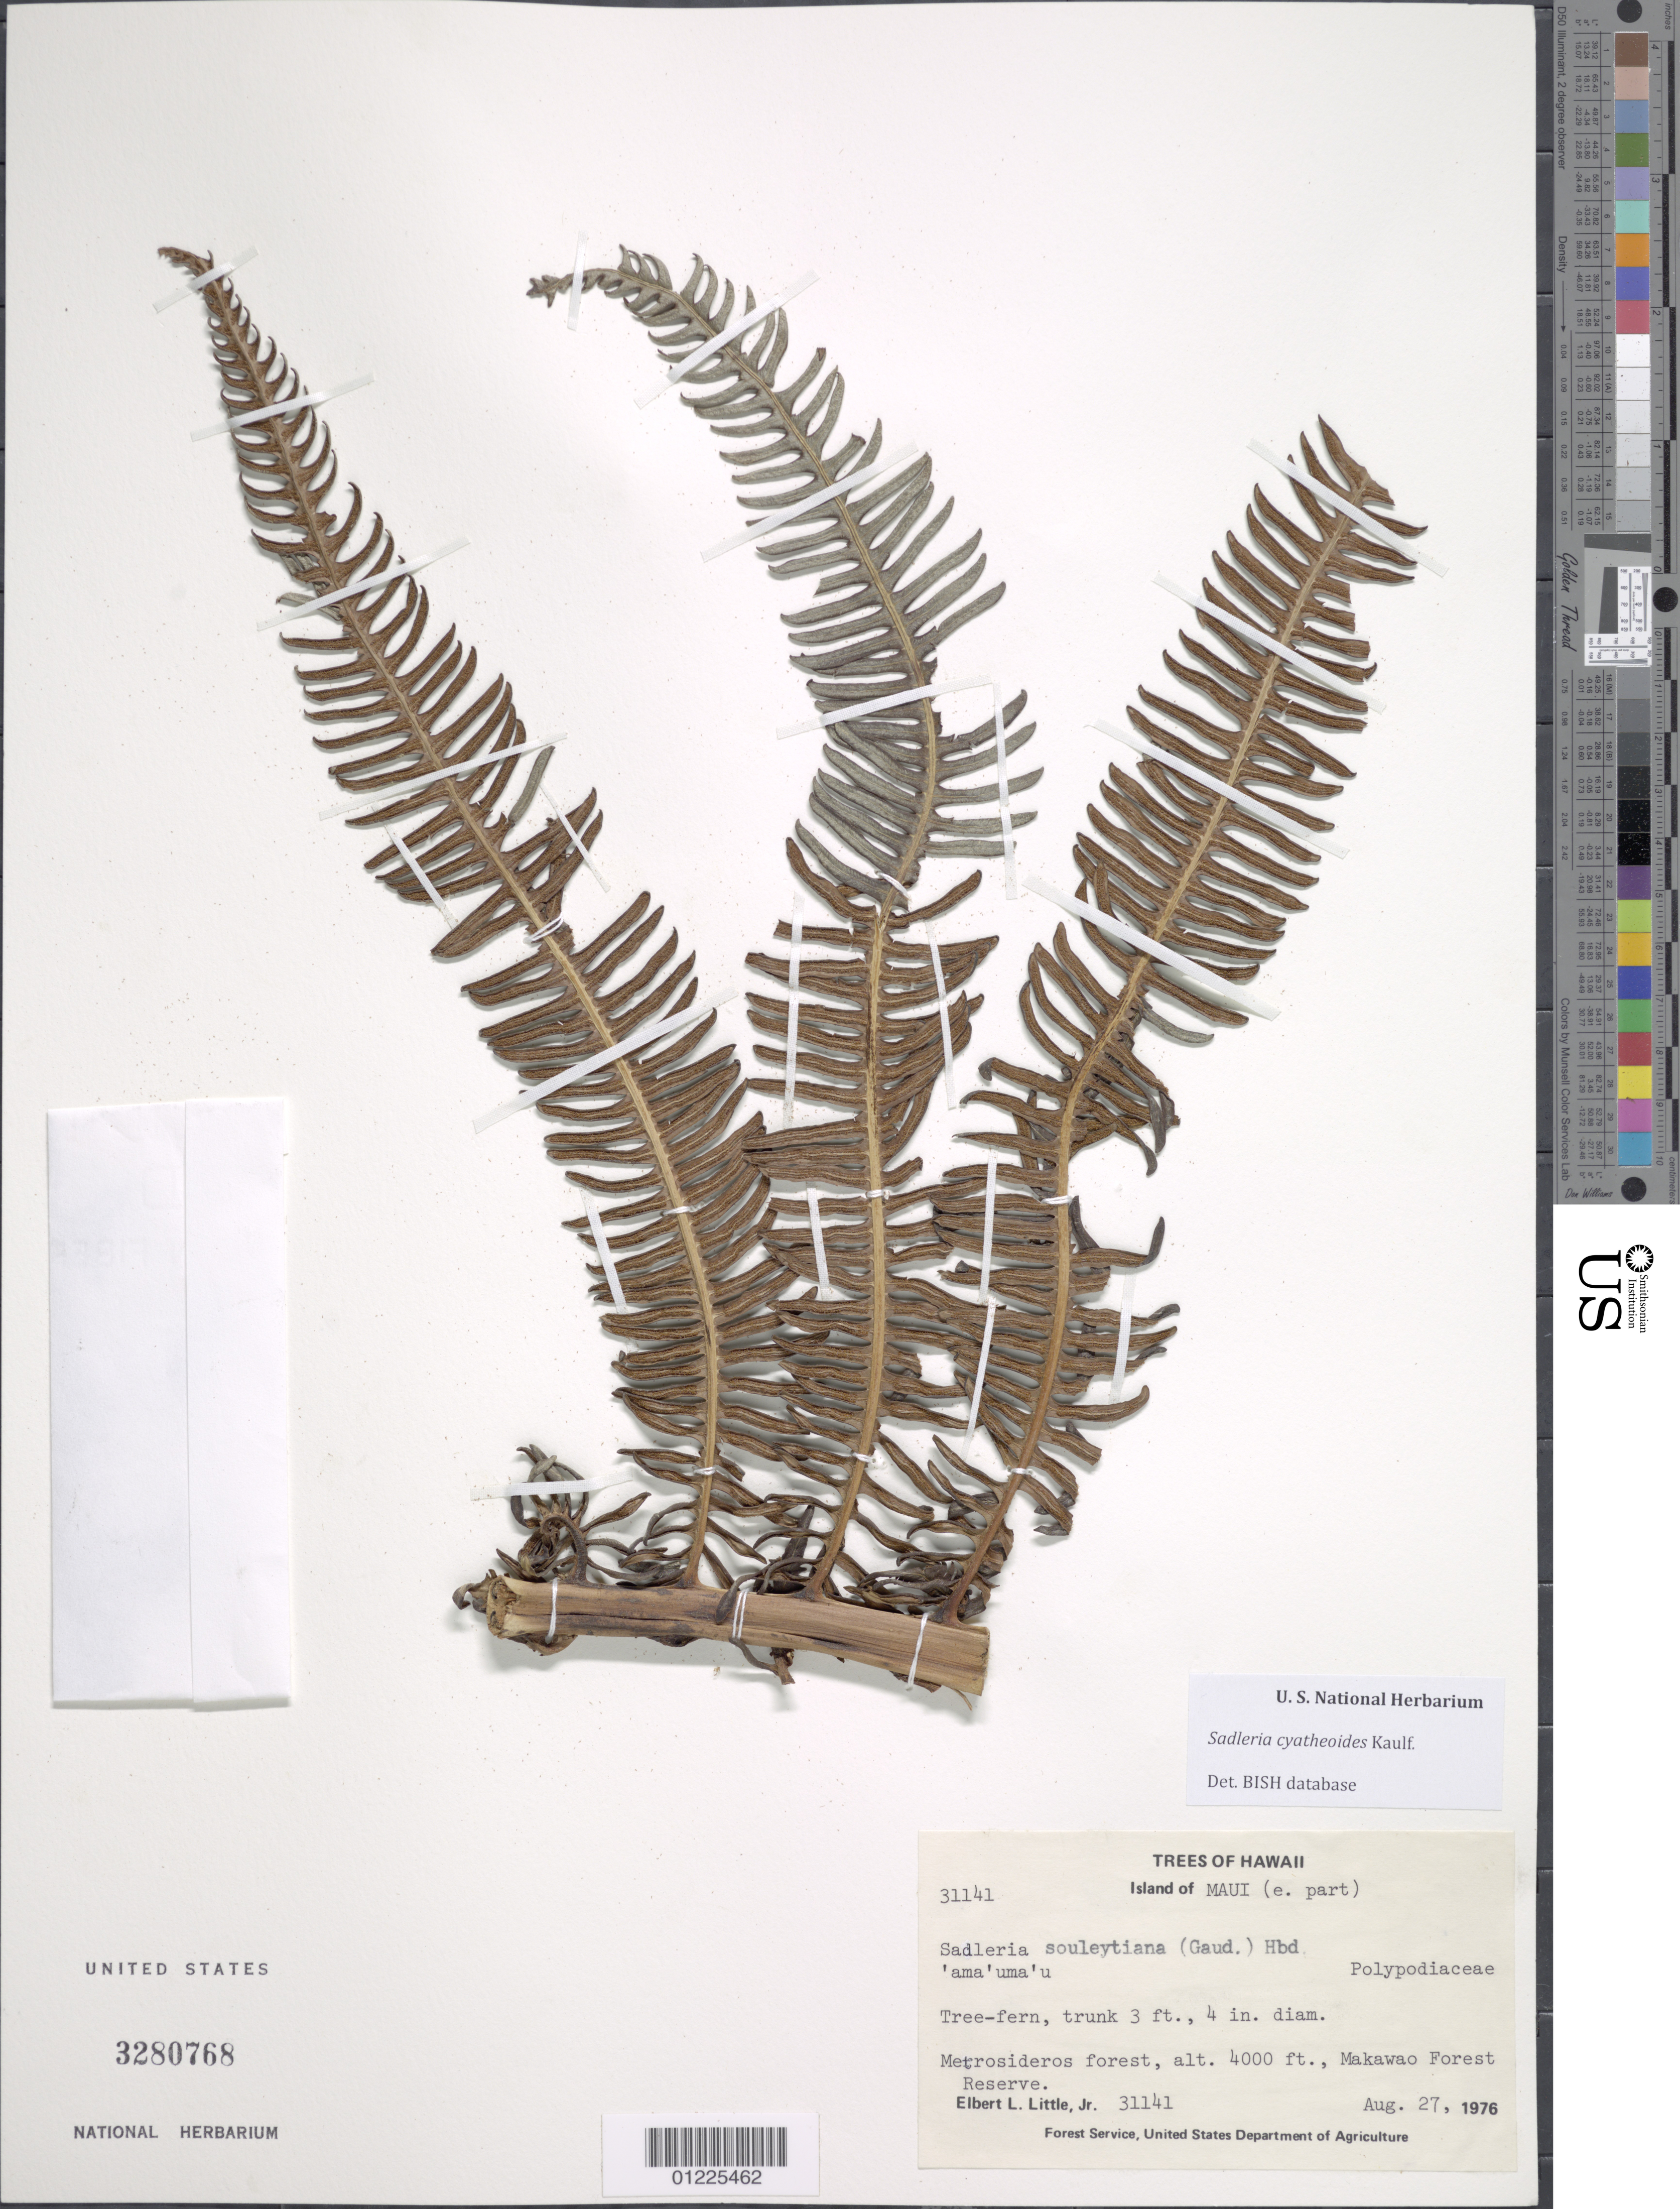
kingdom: Plantae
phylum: Tracheophyta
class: Polypodiopsida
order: Polypodiales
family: Blechnaceae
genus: Sadleria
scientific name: Sadleria cyatheoides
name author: Kaulf.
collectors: E. L. Little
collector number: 31141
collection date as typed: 27 Aug 1976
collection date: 1976-08-27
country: United States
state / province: Hawaii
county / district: Maui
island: Maui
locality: E part of Maui, Makawao Forest Reserve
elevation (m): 1219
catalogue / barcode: US 3280768